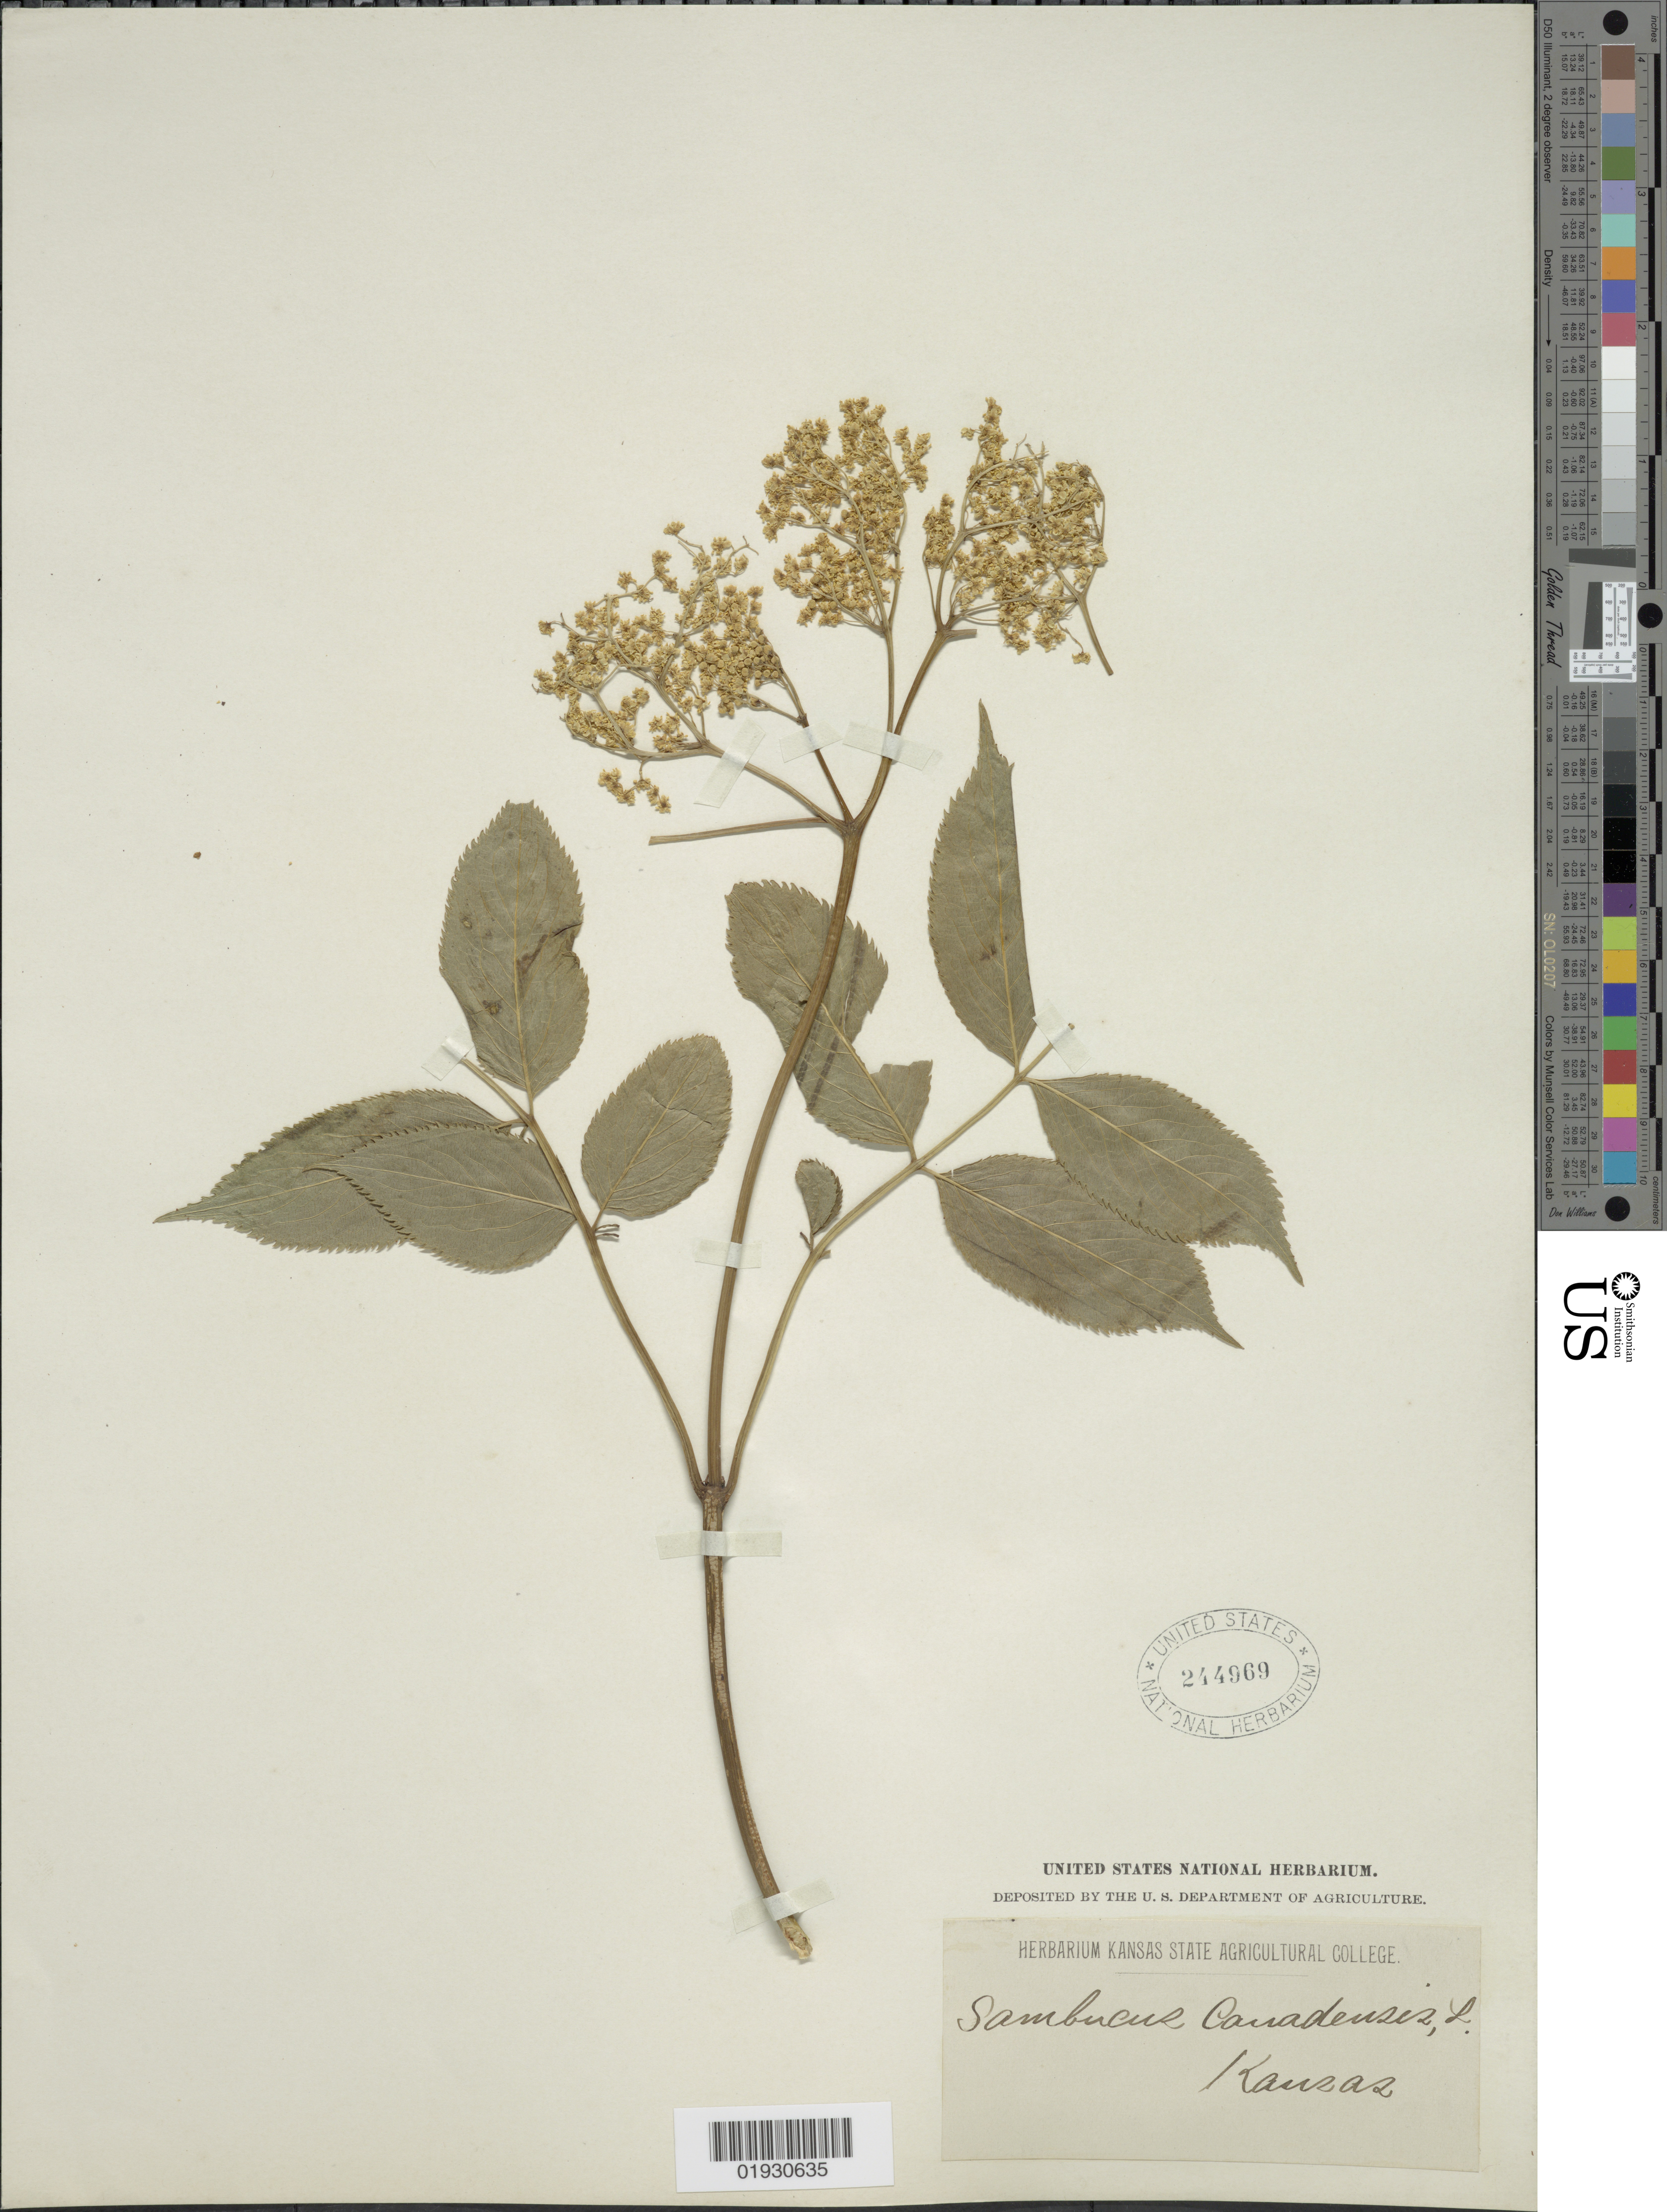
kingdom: Plantae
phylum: Tracheophyta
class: Magnoliopsida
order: Dipsacales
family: Viburnaceae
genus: Sambucus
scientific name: Sambucus canadensis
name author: L.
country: United States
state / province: Kansas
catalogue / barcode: US 244969